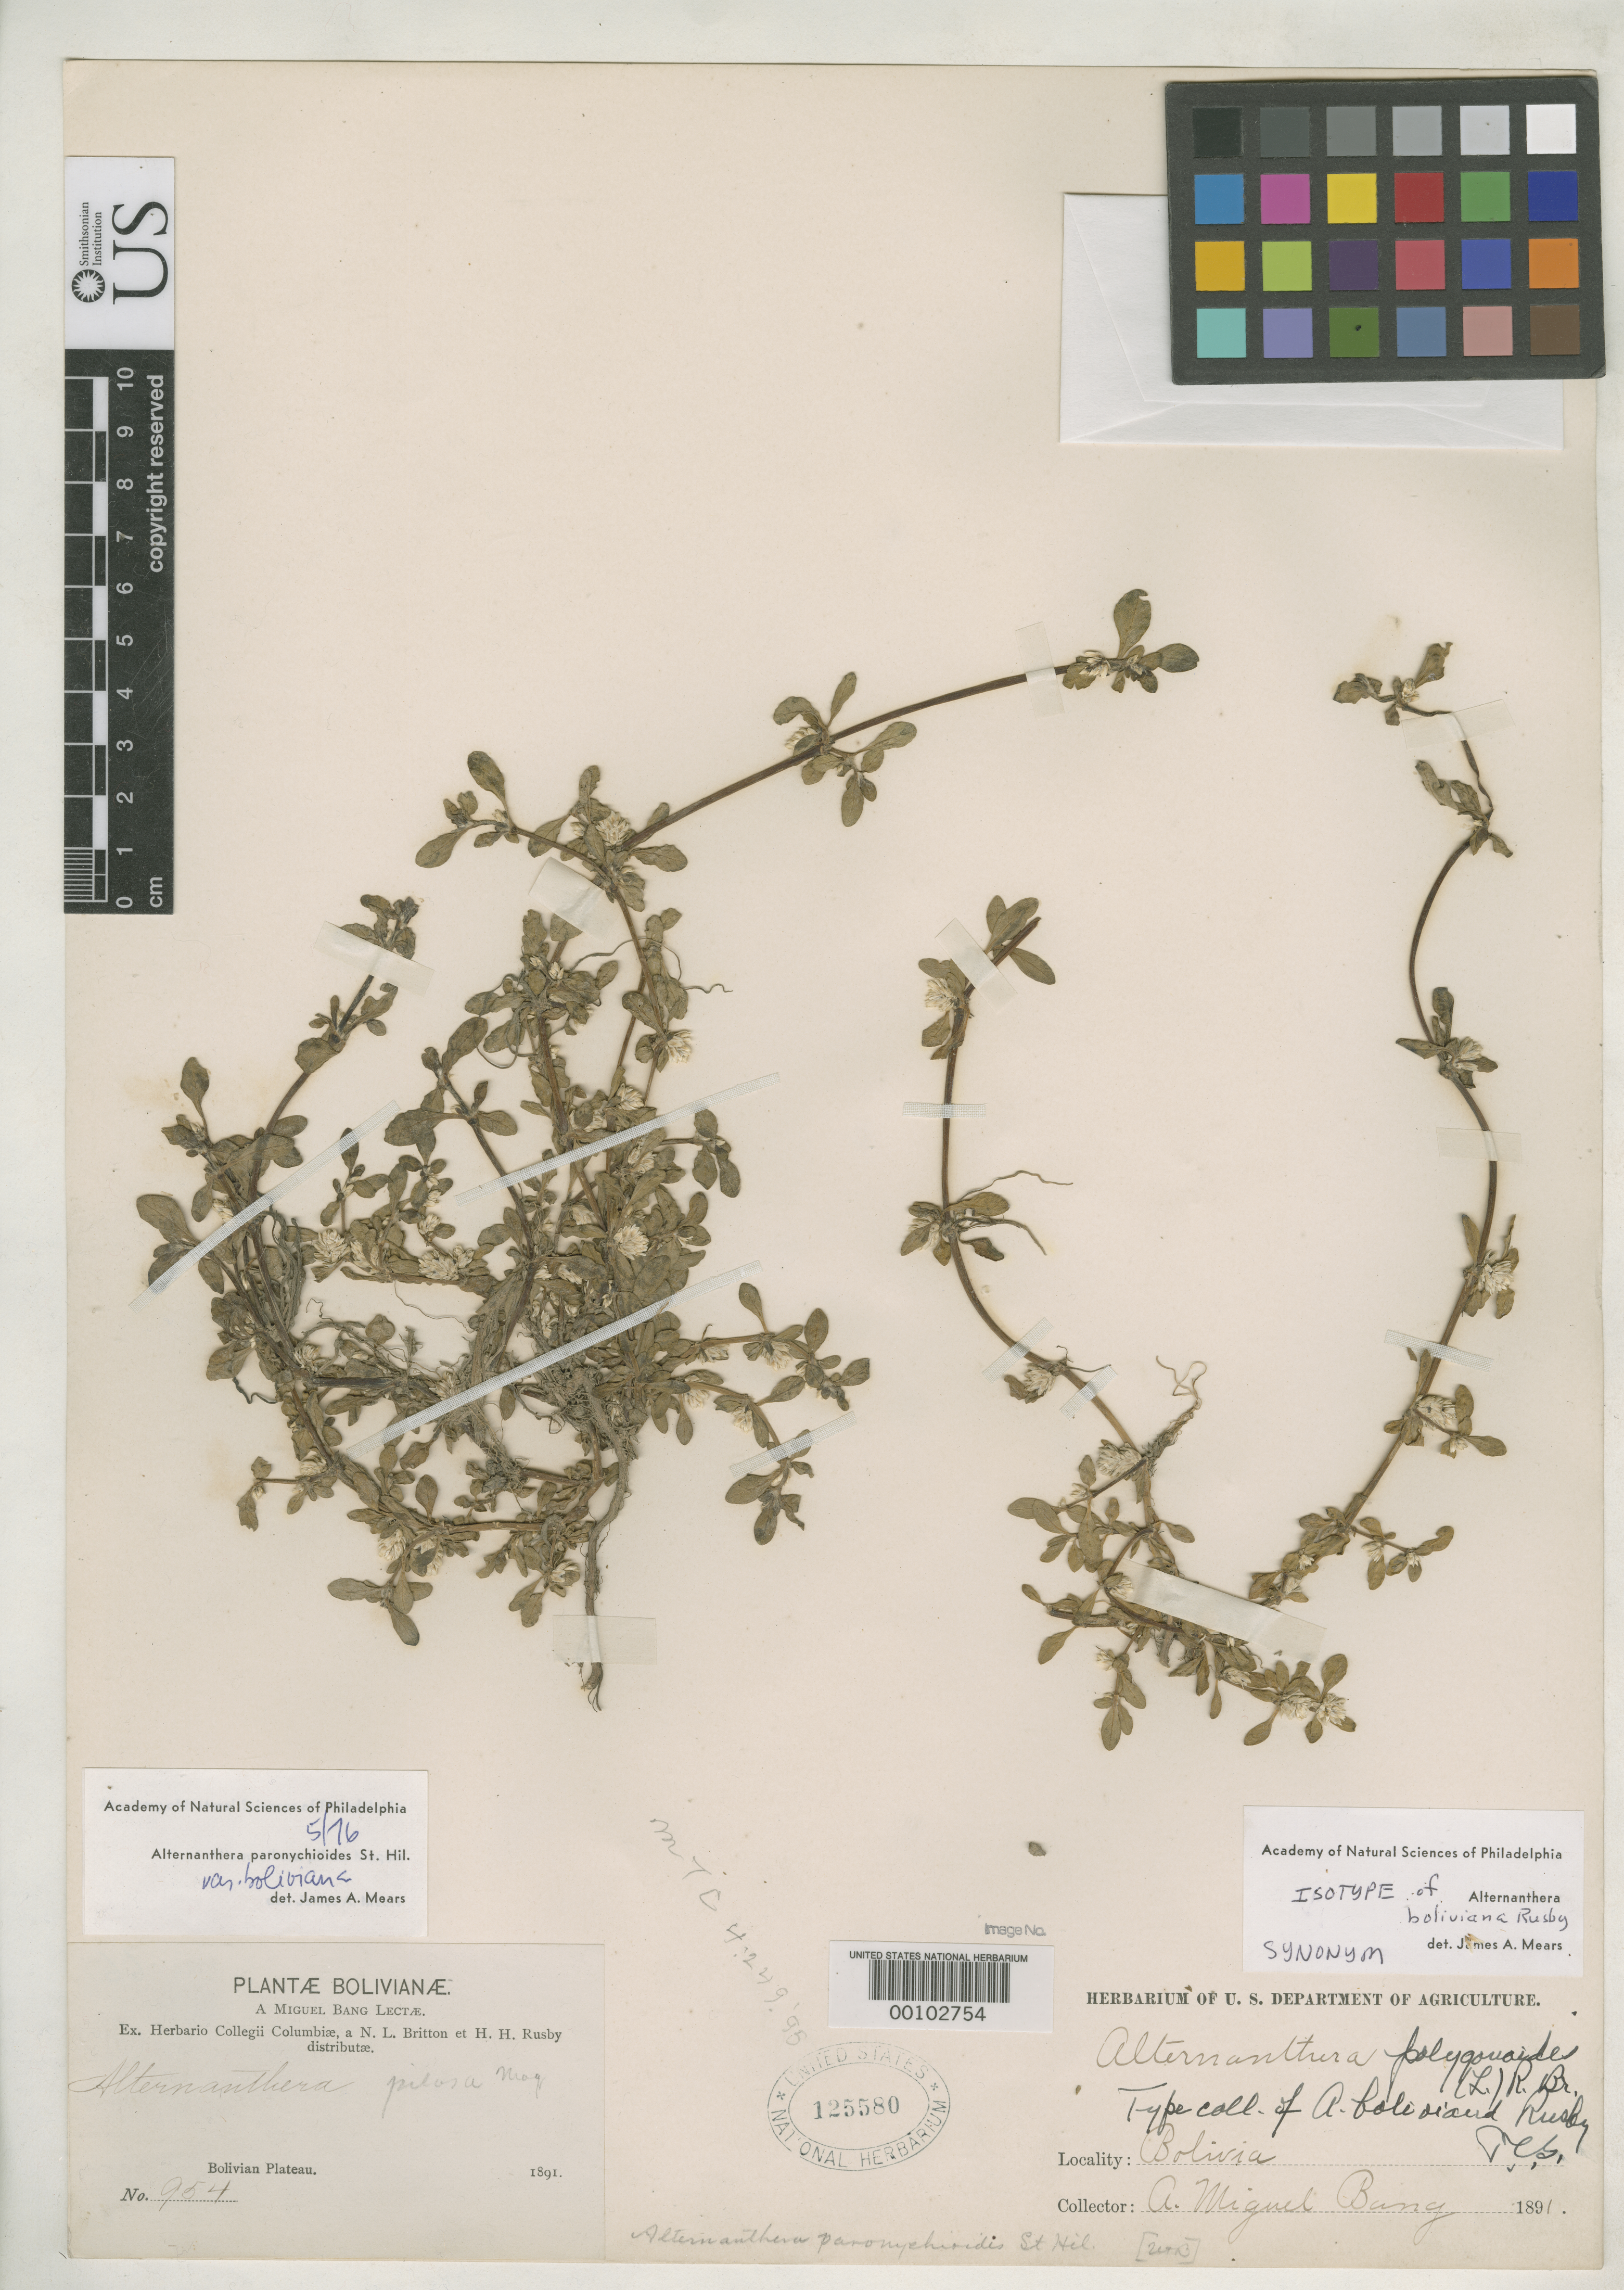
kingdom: Plantae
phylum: Tracheophyta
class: Magnoliopsida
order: Caryophyllales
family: Amaranthaceae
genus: Alternanthera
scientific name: Alternanthera boliviana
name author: Rusby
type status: Isotype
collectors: M. Bang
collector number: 954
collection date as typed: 1891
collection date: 1891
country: Bolivia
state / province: Cochabamba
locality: Vic. Cochabamba.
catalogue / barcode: US 125580